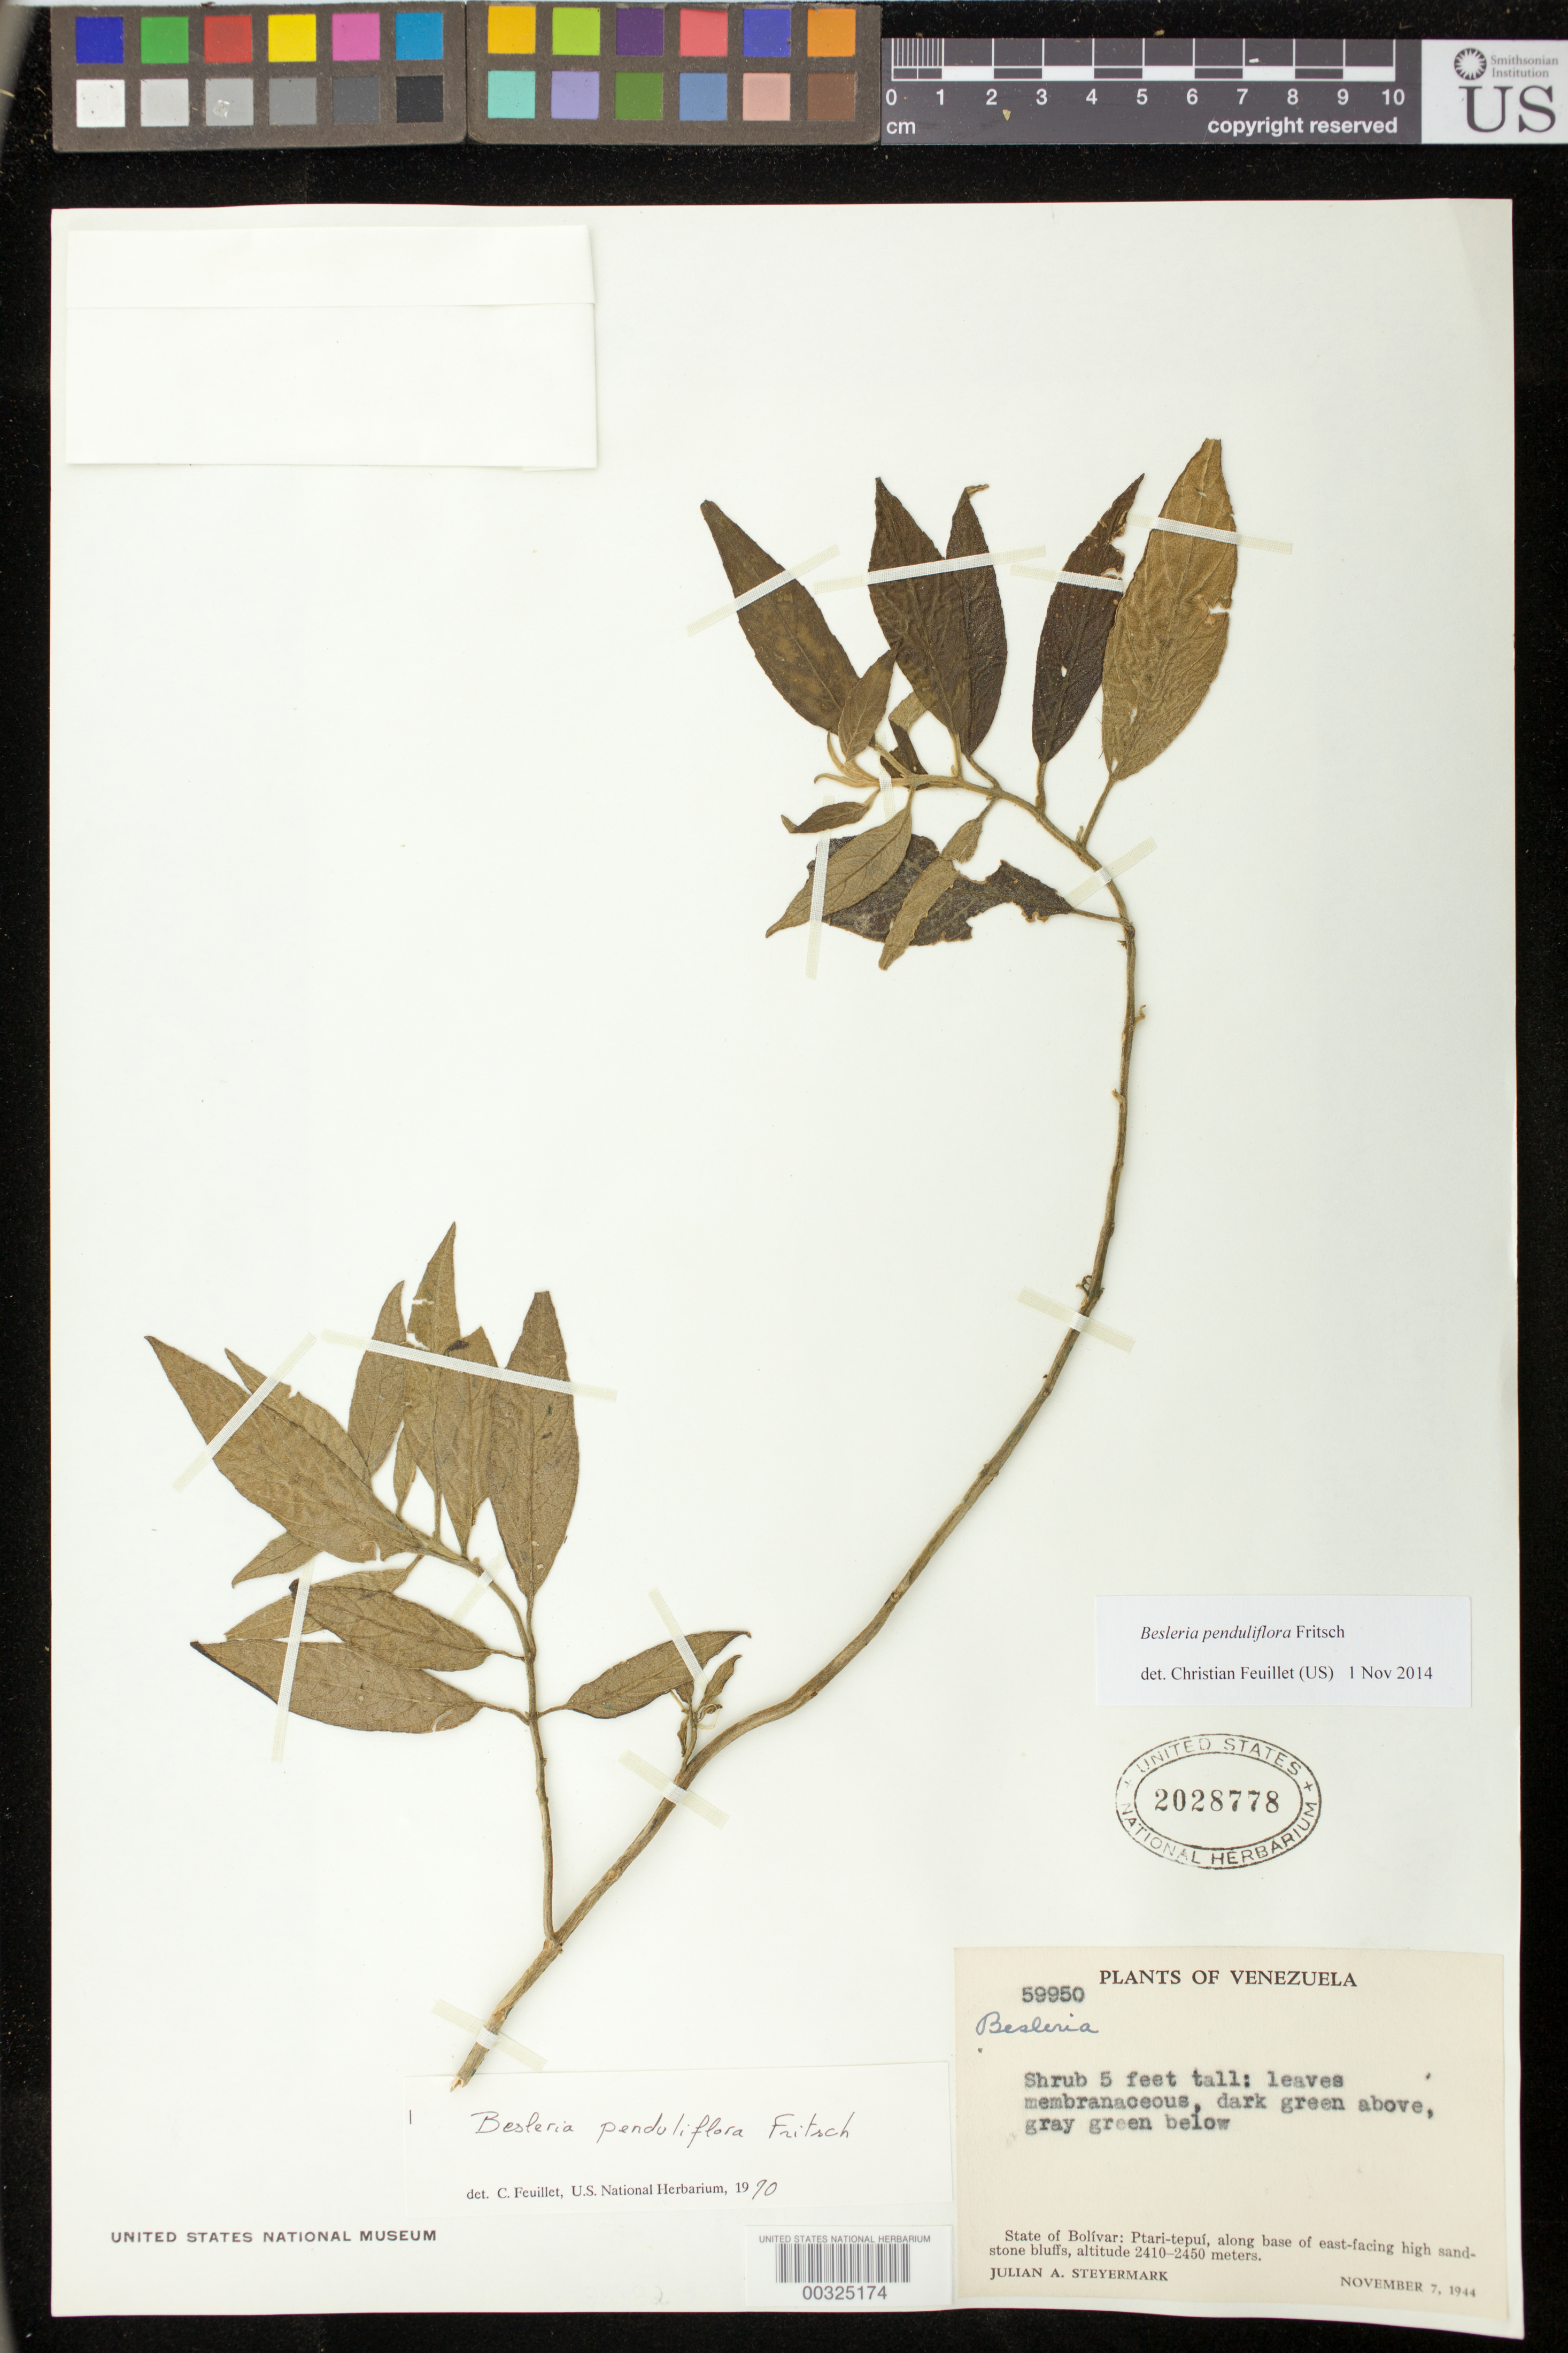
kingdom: Plantae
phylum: Tracheophyta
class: Magnoliopsida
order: Lamiales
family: Gesneriaceae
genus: Besleria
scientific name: Besleria penduliflora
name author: Fritsch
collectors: J. Steyermark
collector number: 59950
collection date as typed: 07 Nov 1944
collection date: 1944-11-07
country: Venezuela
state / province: Bolívar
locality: Ptari-tepui, along base of E-facing high sandstone bluffs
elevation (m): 2410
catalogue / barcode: US 2028778